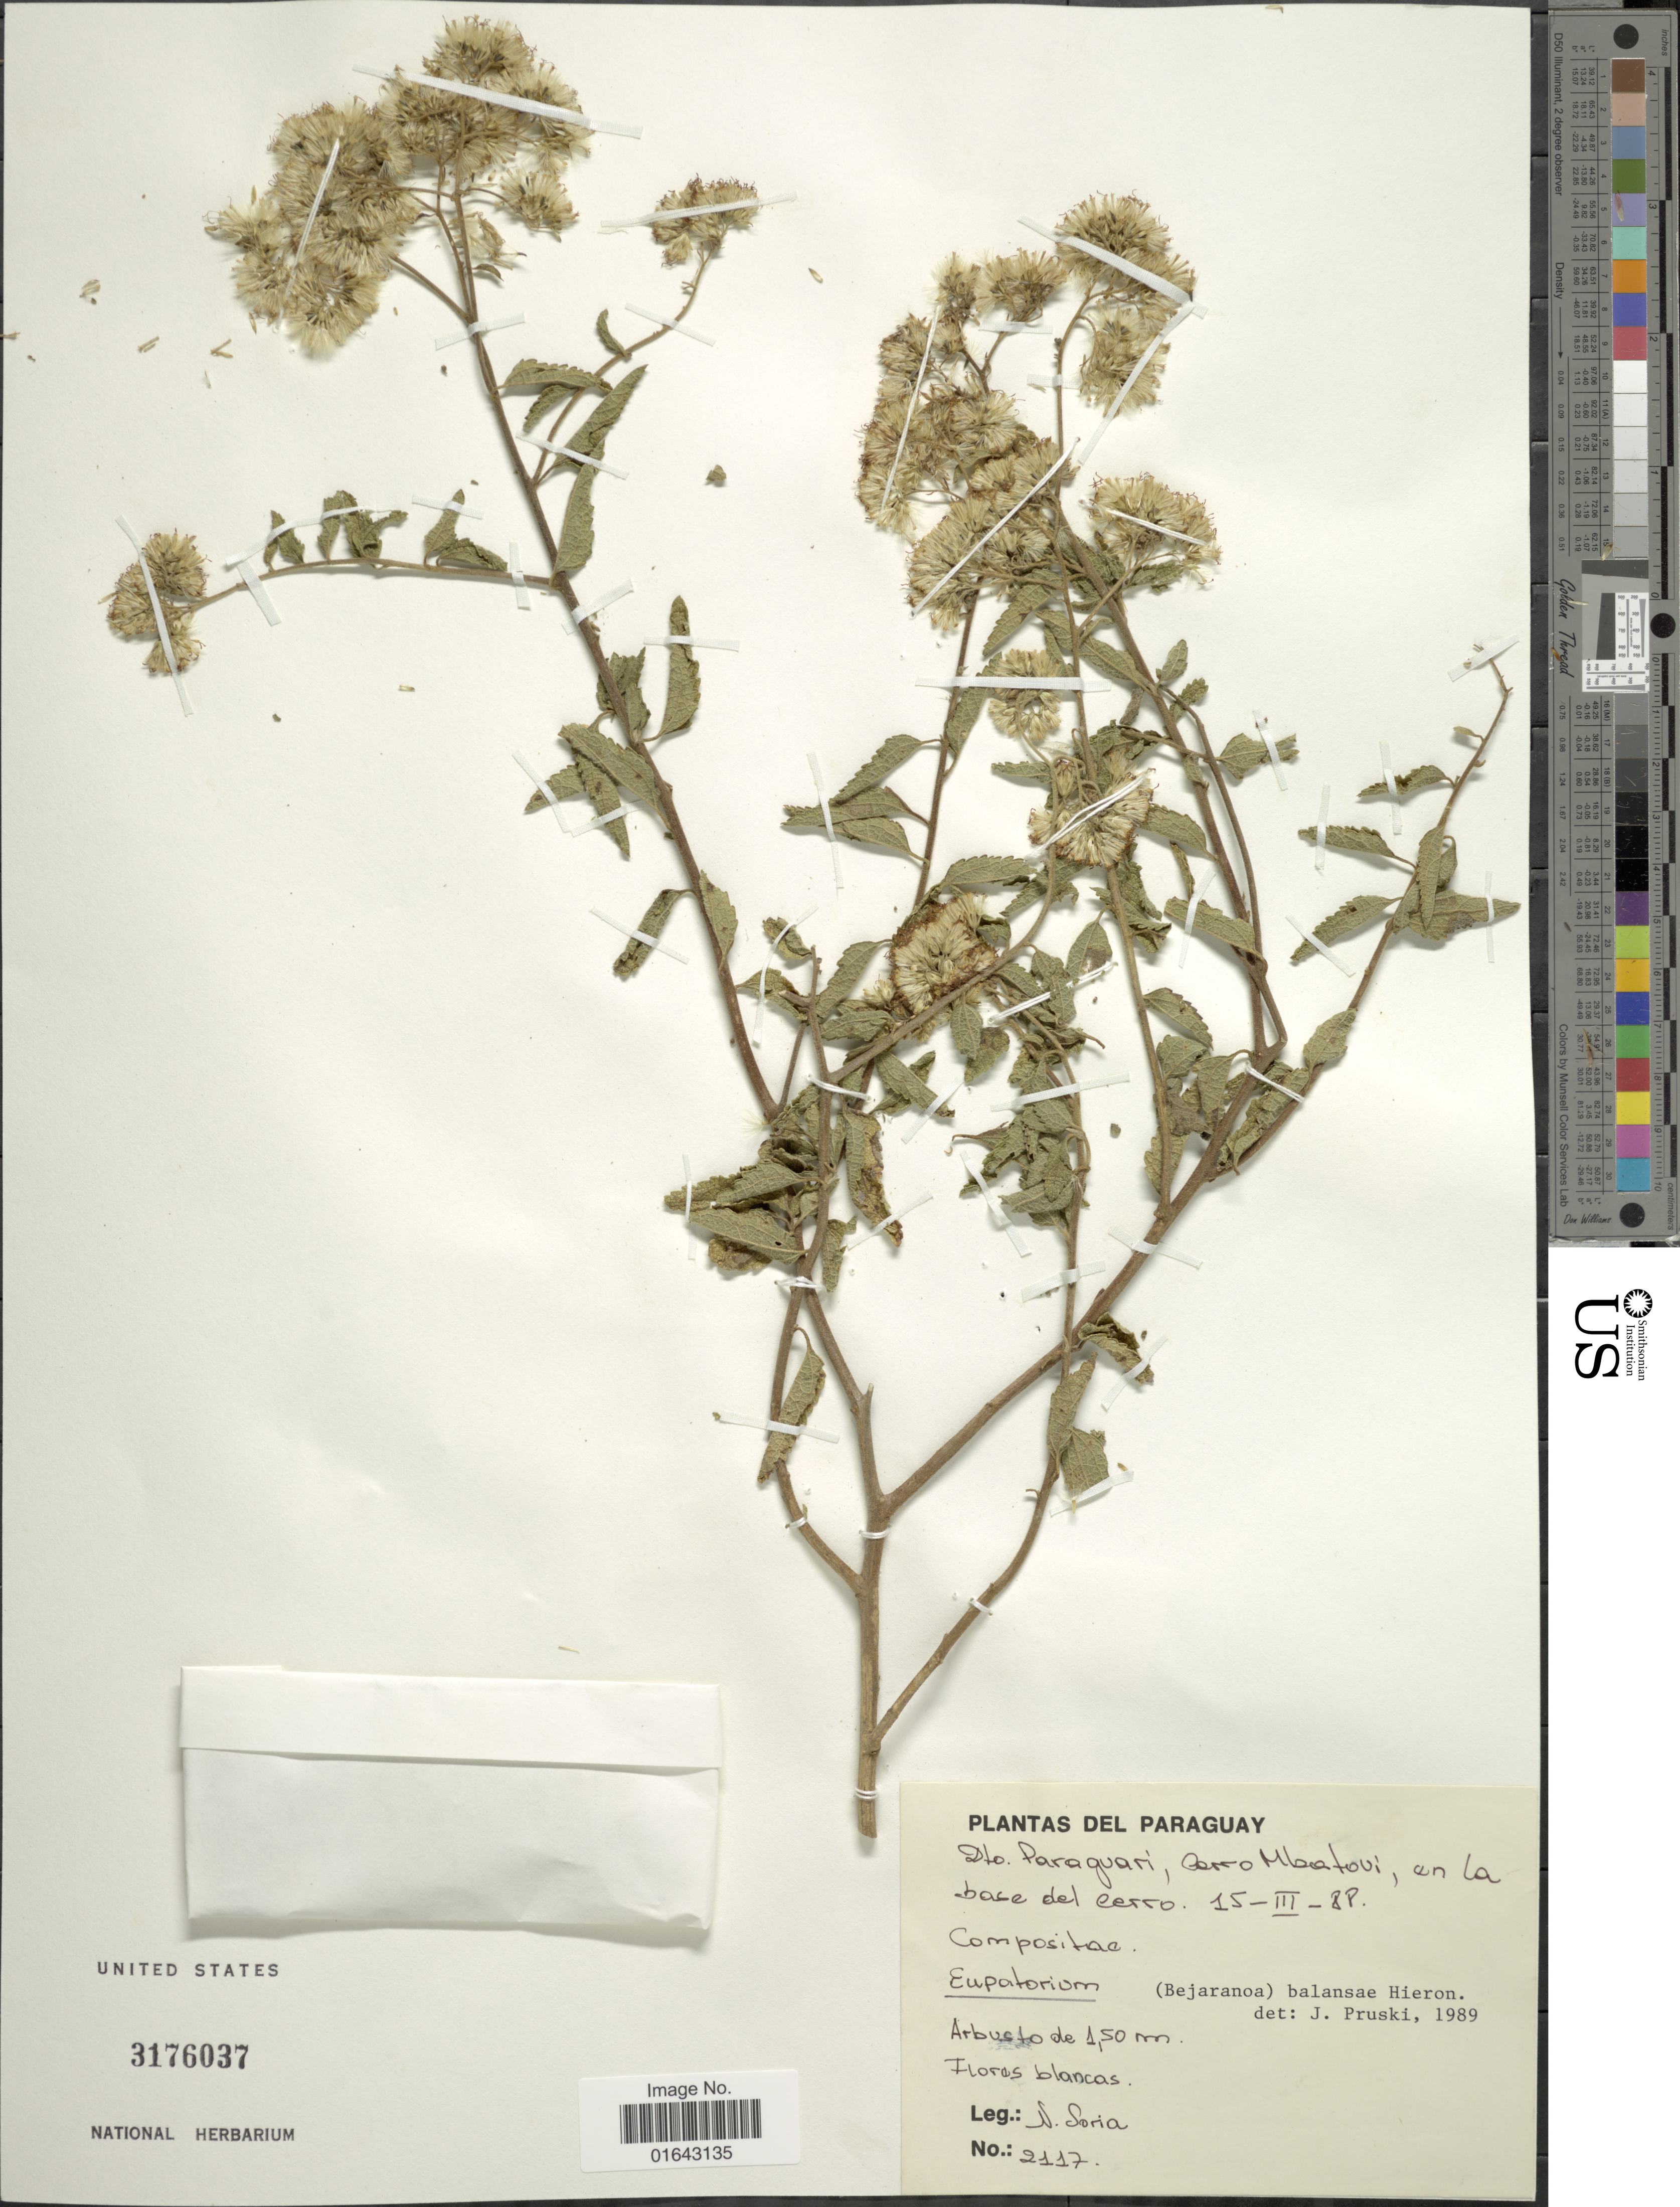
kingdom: Plantae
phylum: Tracheophyta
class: Magnoliopsida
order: Asterales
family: Asteraceae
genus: Bejaranoa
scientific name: Bejaranoa balansae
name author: (Hieron.) R.M. King & H. Rob.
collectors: N. Soria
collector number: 2117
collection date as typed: Transcribed d/m/y: 15/3/88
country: Paraguay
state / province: Paraguari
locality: Dto. Paraguari, Cerro Mbatoui, en La base del Cerro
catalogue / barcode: US 3176037